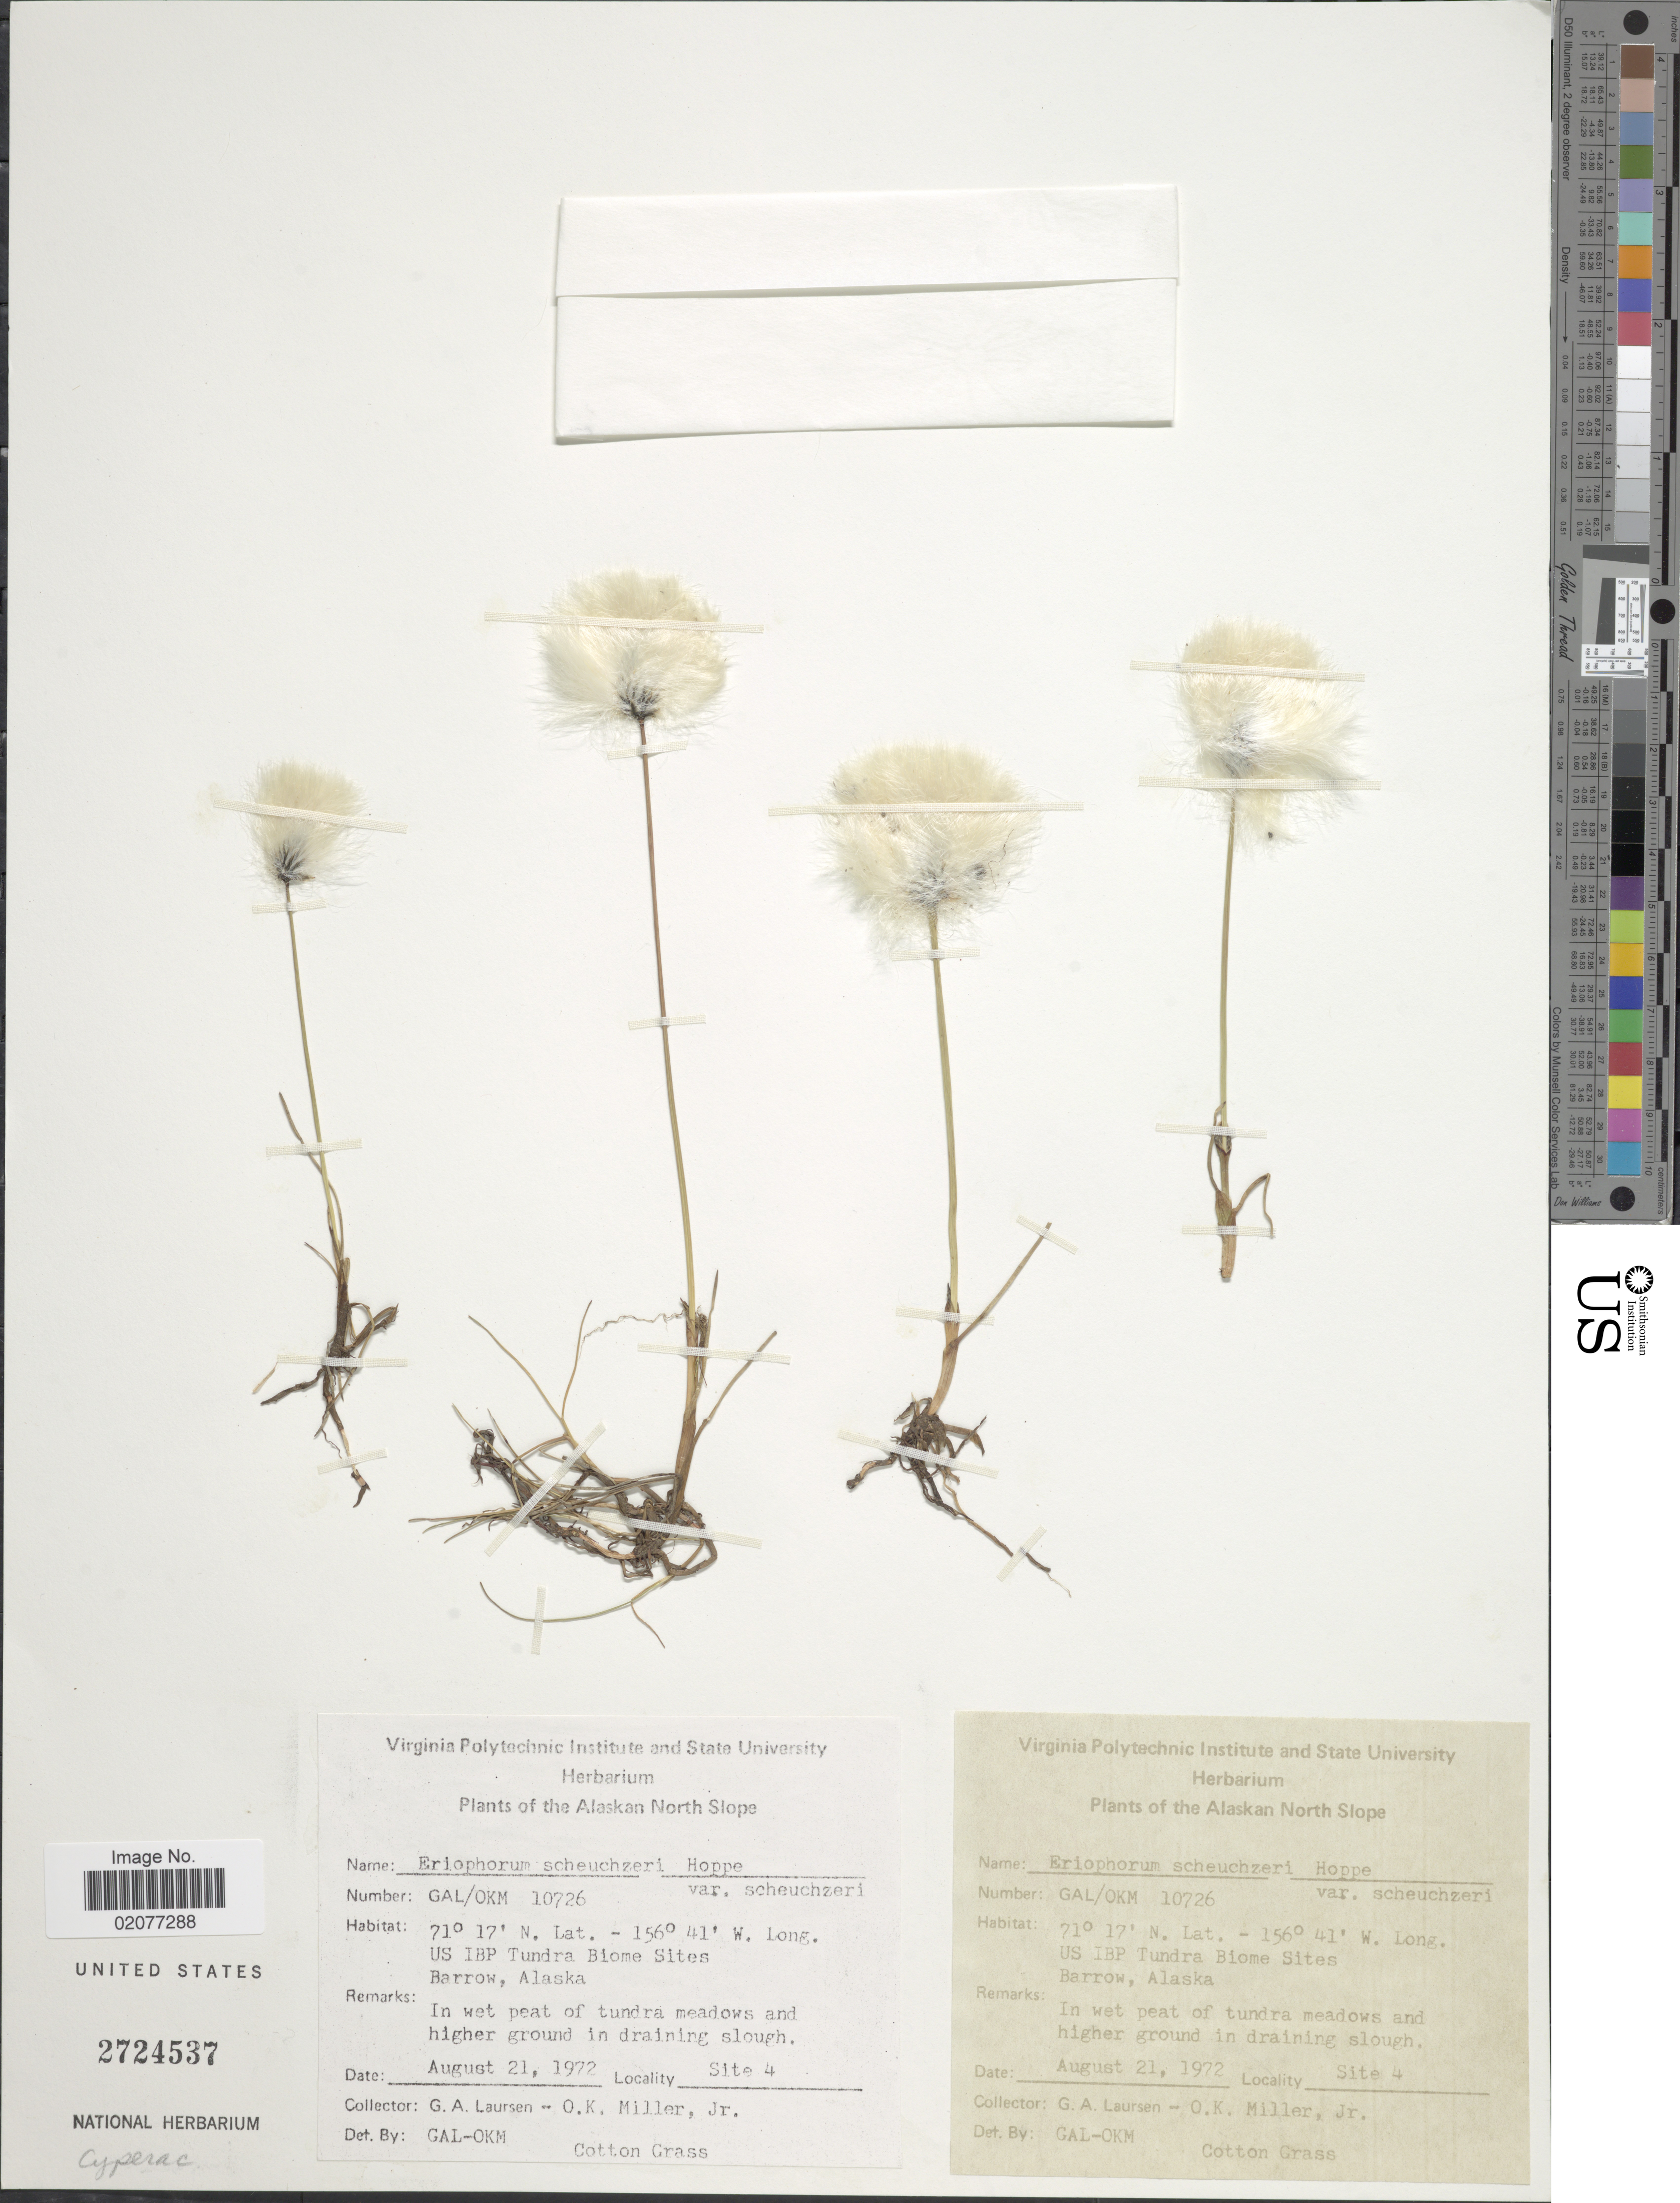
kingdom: Plantae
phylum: Tracheophyta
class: Liliopsida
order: Poales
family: Cyperaceae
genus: Eriophorum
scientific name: Eriophorum scheuchzeri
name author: Hoppe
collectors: G. Laursen & O. Miller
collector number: GAL/OKM 10726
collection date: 1972-08-21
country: United States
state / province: Alaska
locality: Alaskan North Slope. US IBP Tundra Blome Sites, Barrow, Alaska.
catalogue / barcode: US 2724537